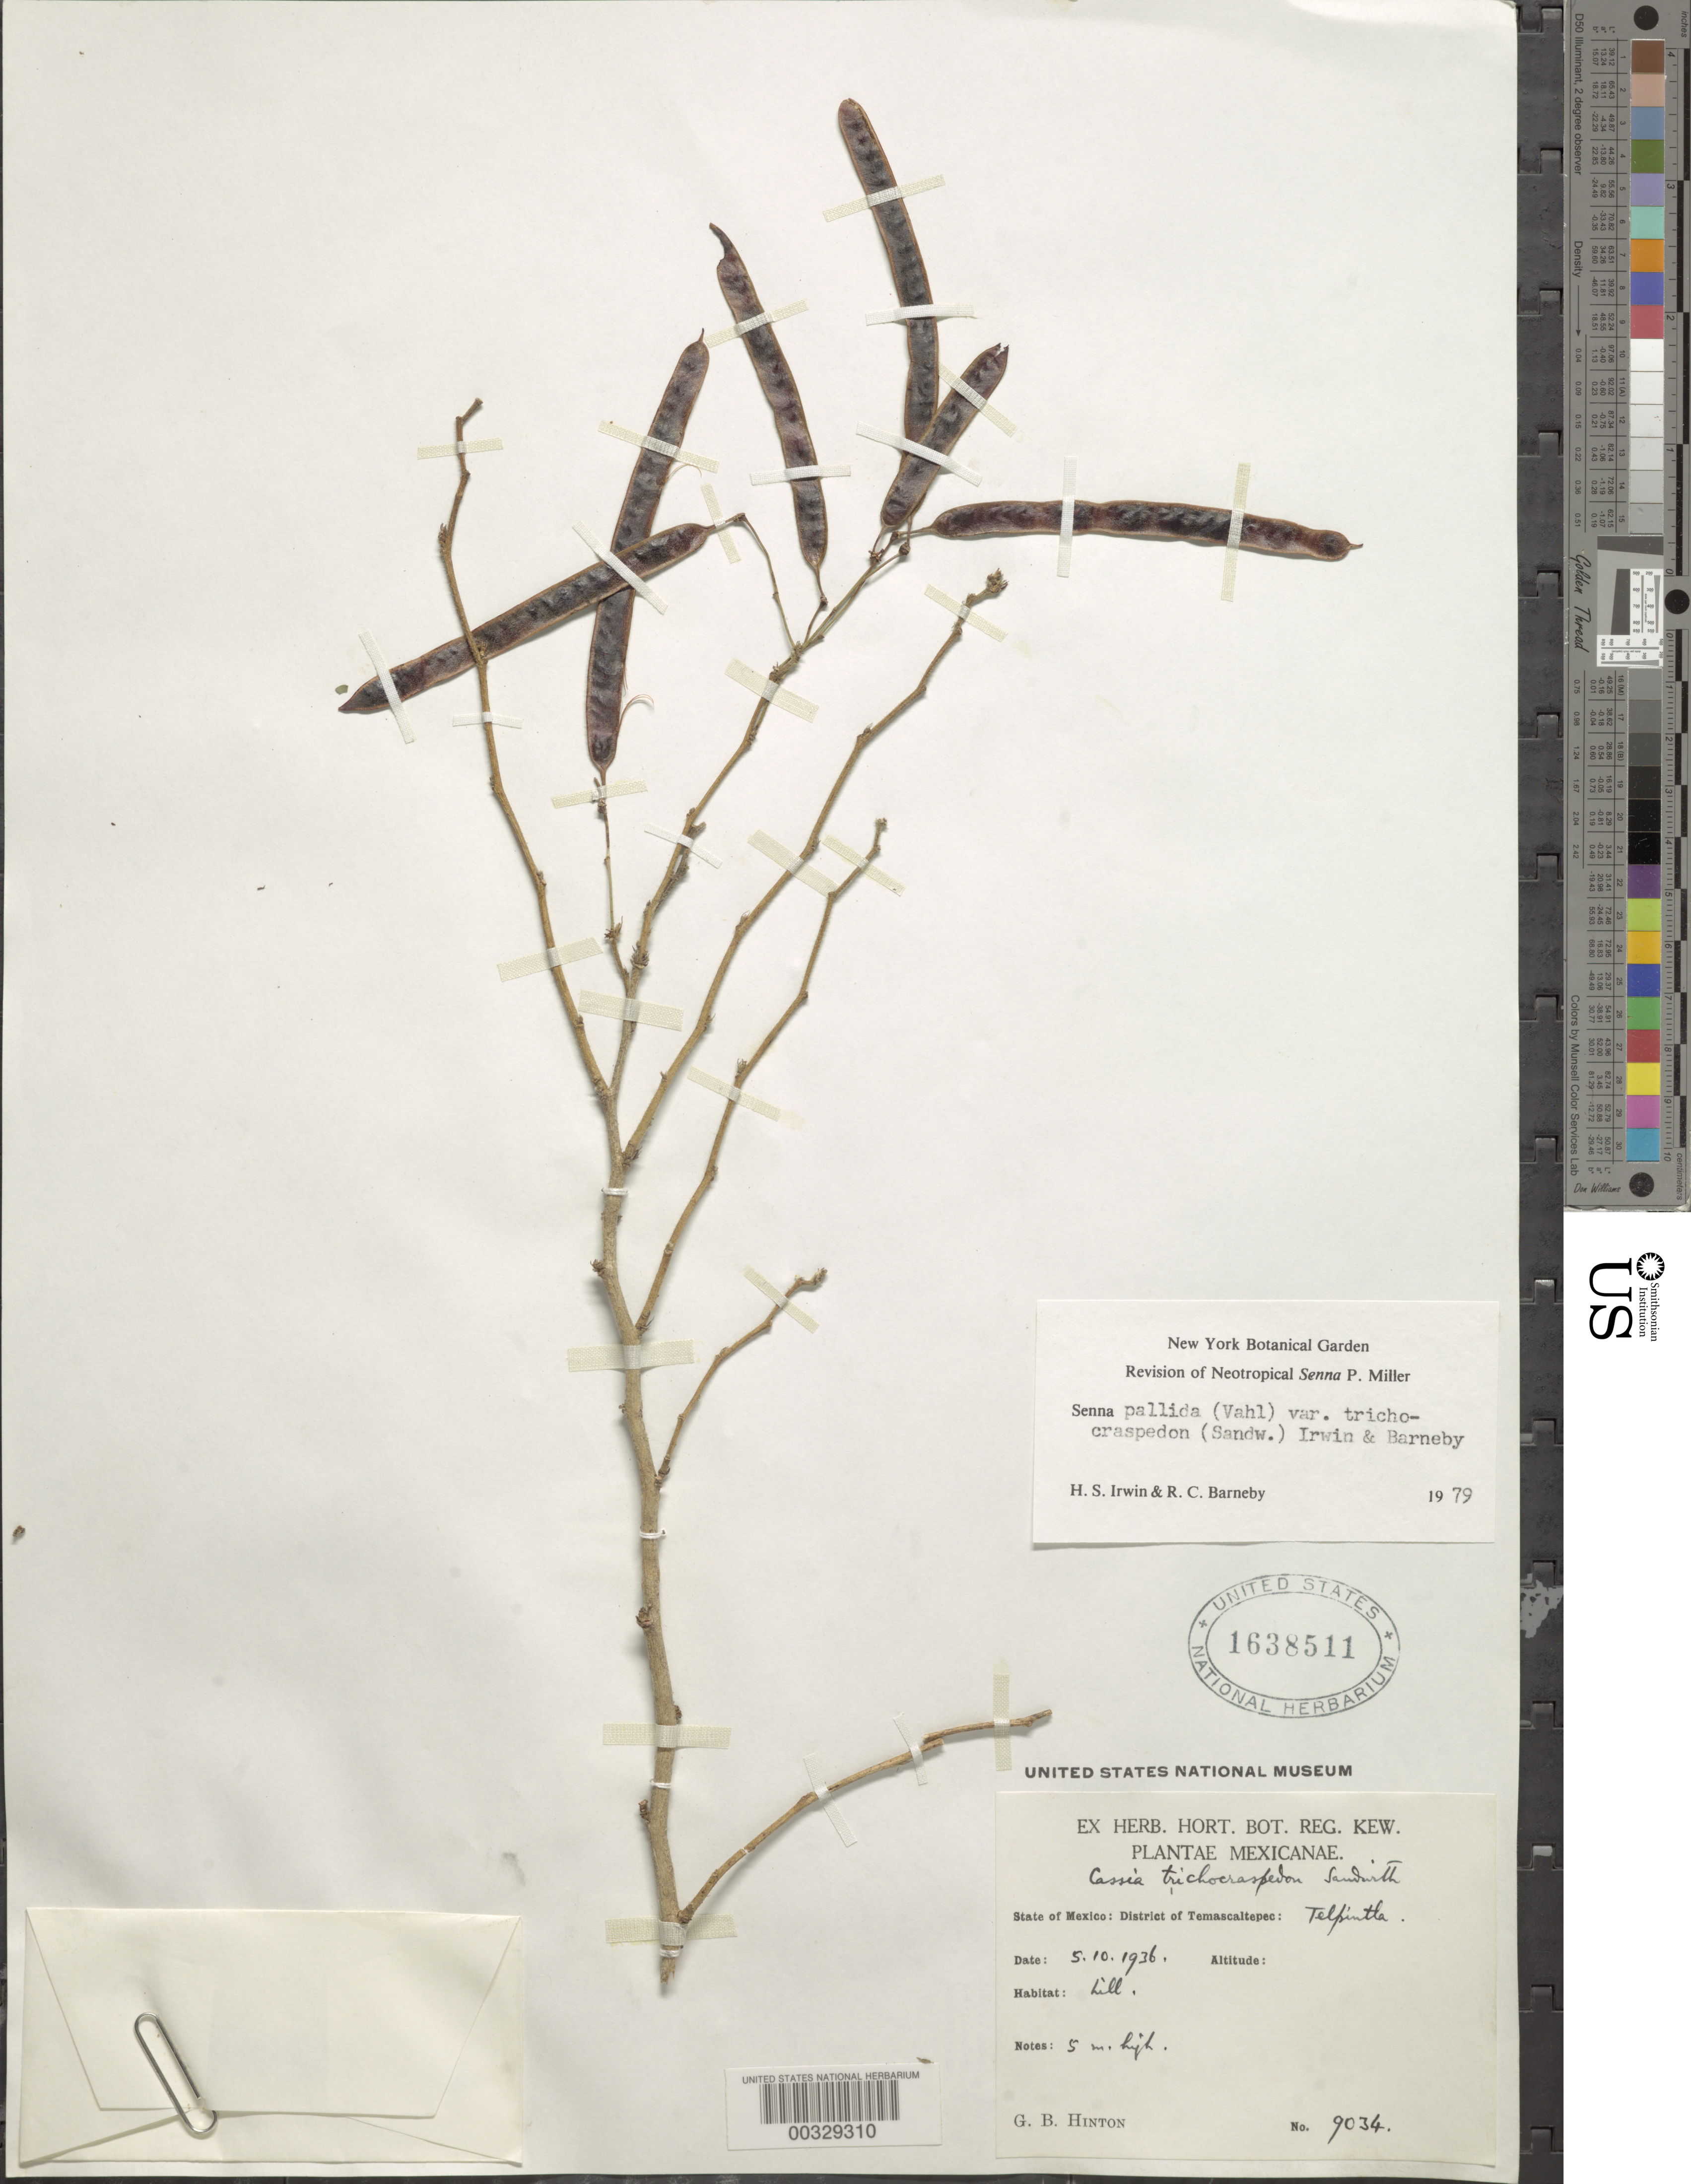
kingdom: Plantae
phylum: Tracheophyta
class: Magnoliopsida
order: Fabales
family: Fabaceae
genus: Senna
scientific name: Senna pallida var. trichocraspeden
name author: (Sandwith) H.S. Irwin & Barneby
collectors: G. B. Hinton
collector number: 9034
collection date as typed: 10 May 1936 or 05 Oct 1936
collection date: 1936-05-10 or 1936-10-05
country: Mexico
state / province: México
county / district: Temascaltepec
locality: Telpintla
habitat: Hill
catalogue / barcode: US 1638511